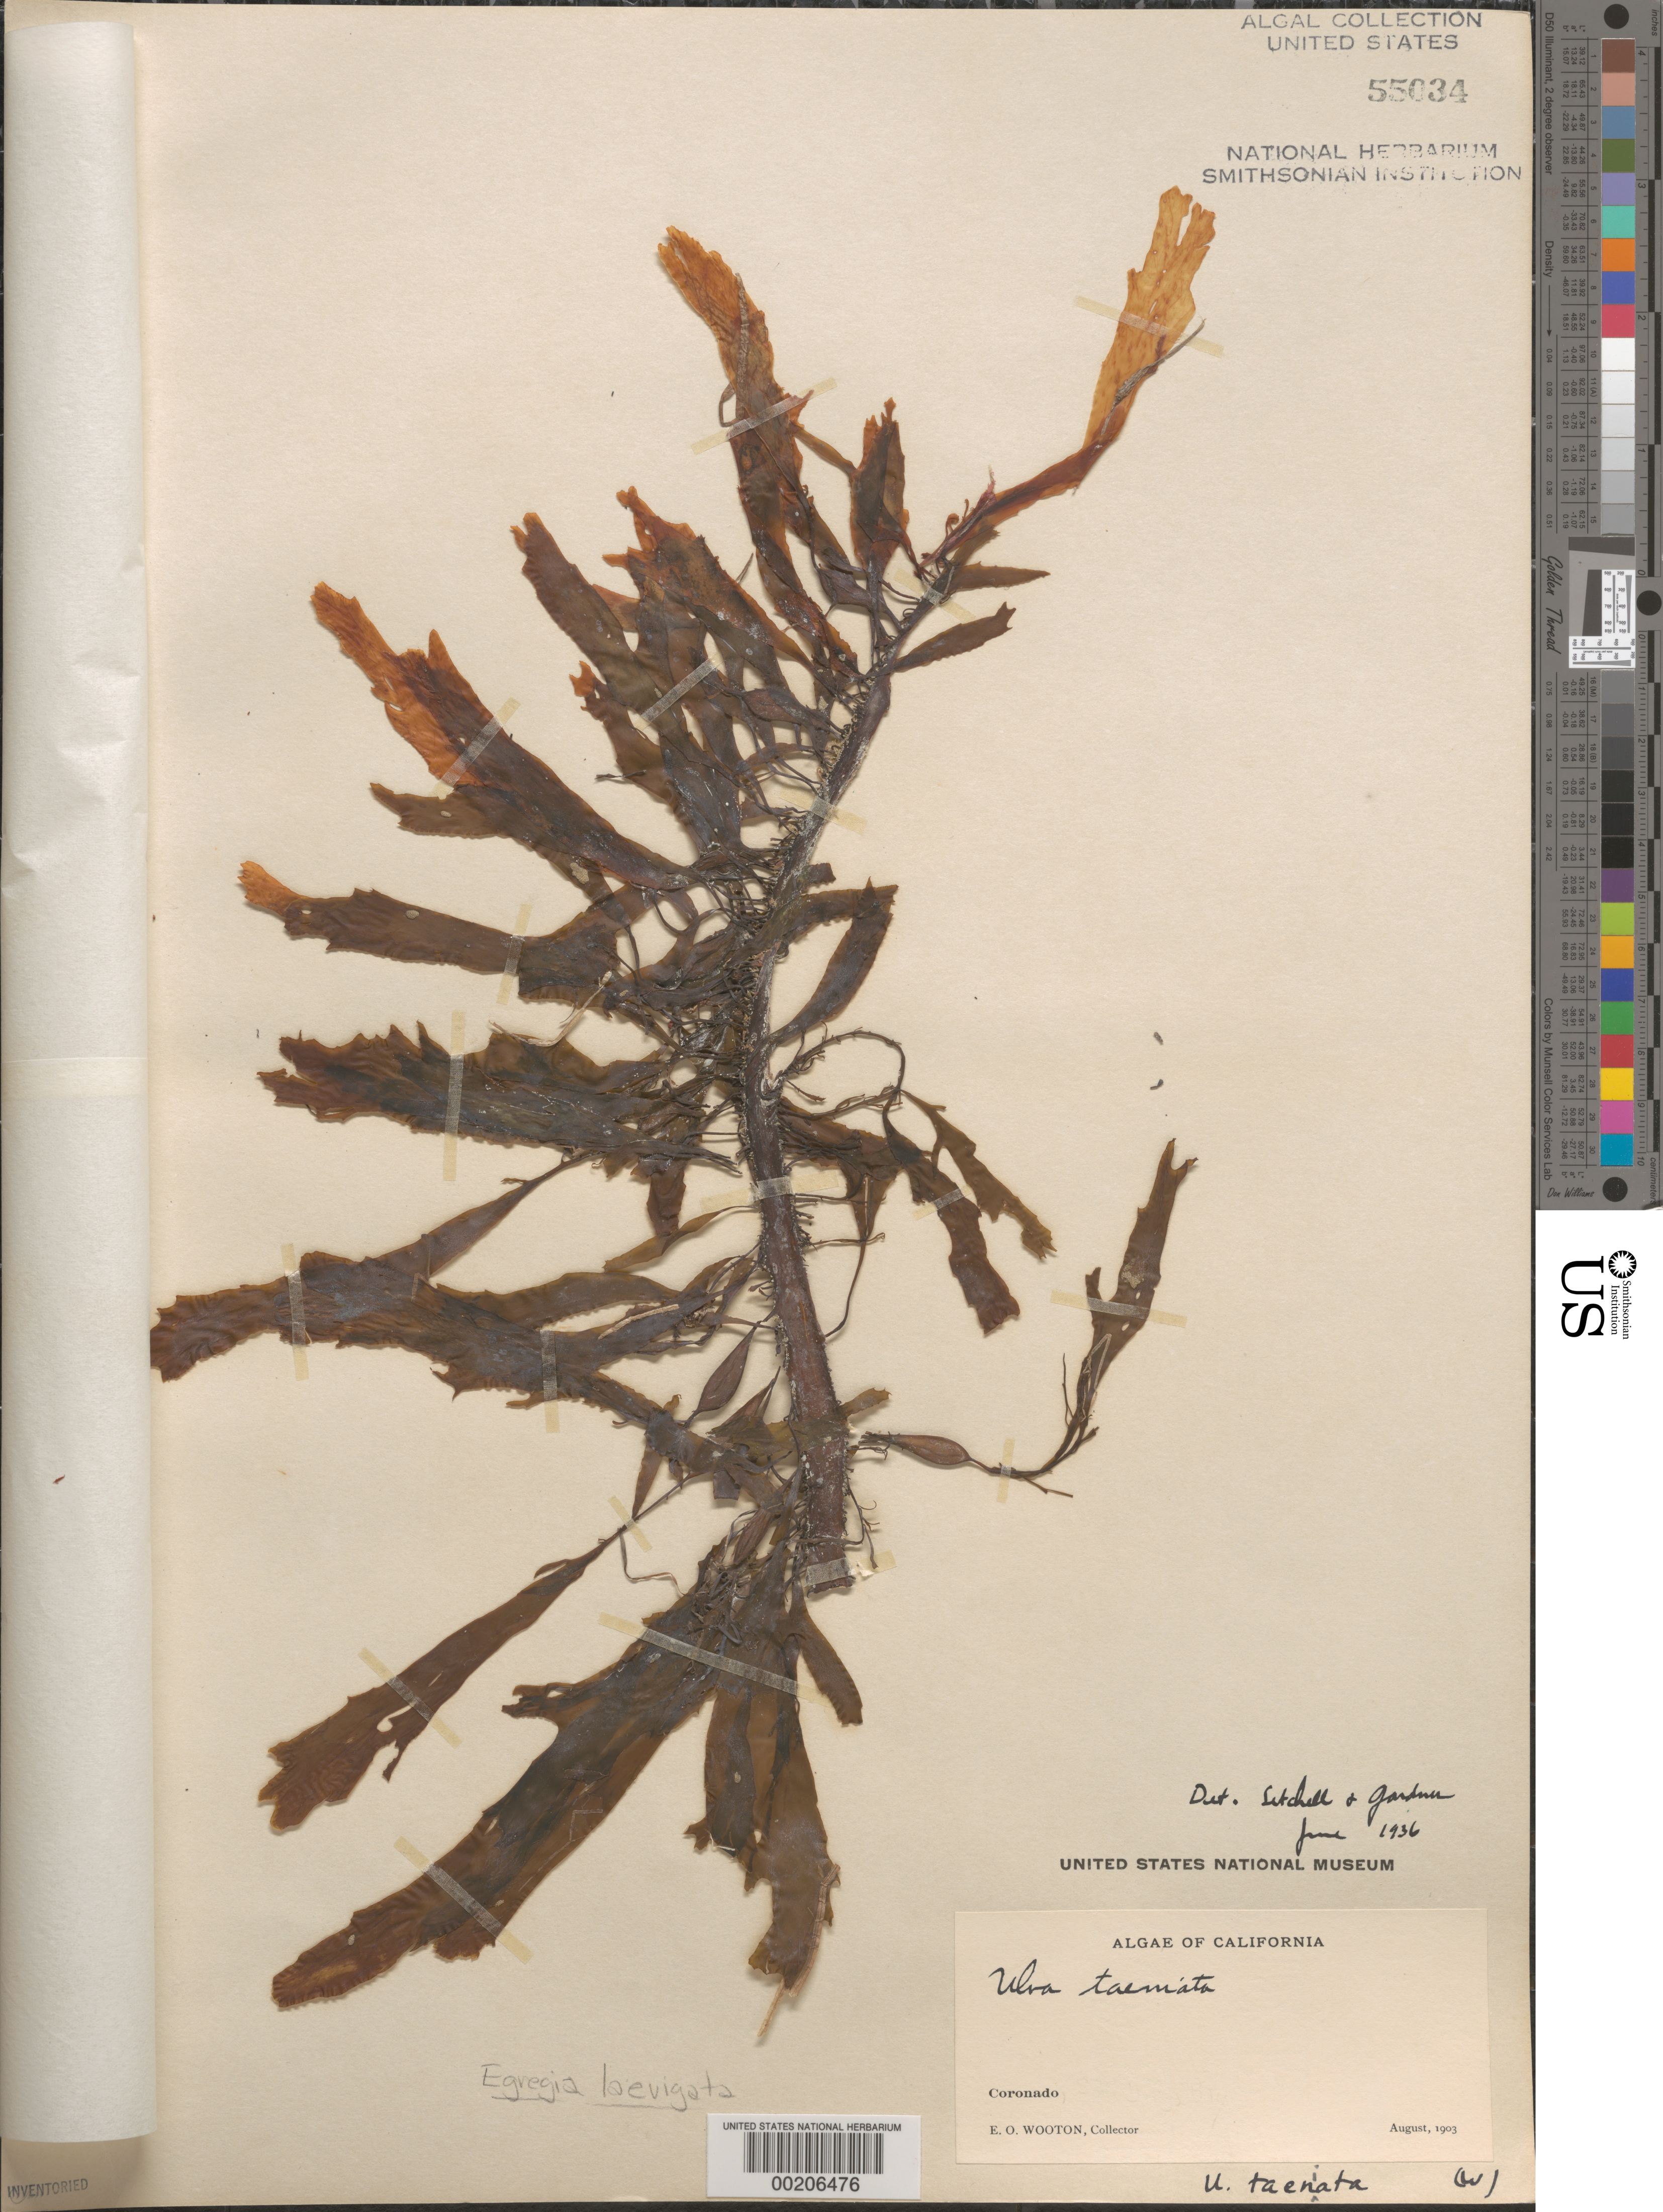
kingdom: Chromista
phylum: Ochrophyta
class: Phaeophyceae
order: Laminariales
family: Lessoniaceae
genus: Egregia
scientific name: Egregia menziesii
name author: (Turner) Aresch.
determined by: Algae name updating Project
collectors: E. O. Wooton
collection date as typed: Aug 1903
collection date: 1903-08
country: United States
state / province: California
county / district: San Diego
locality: Coronado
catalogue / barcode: US 55034